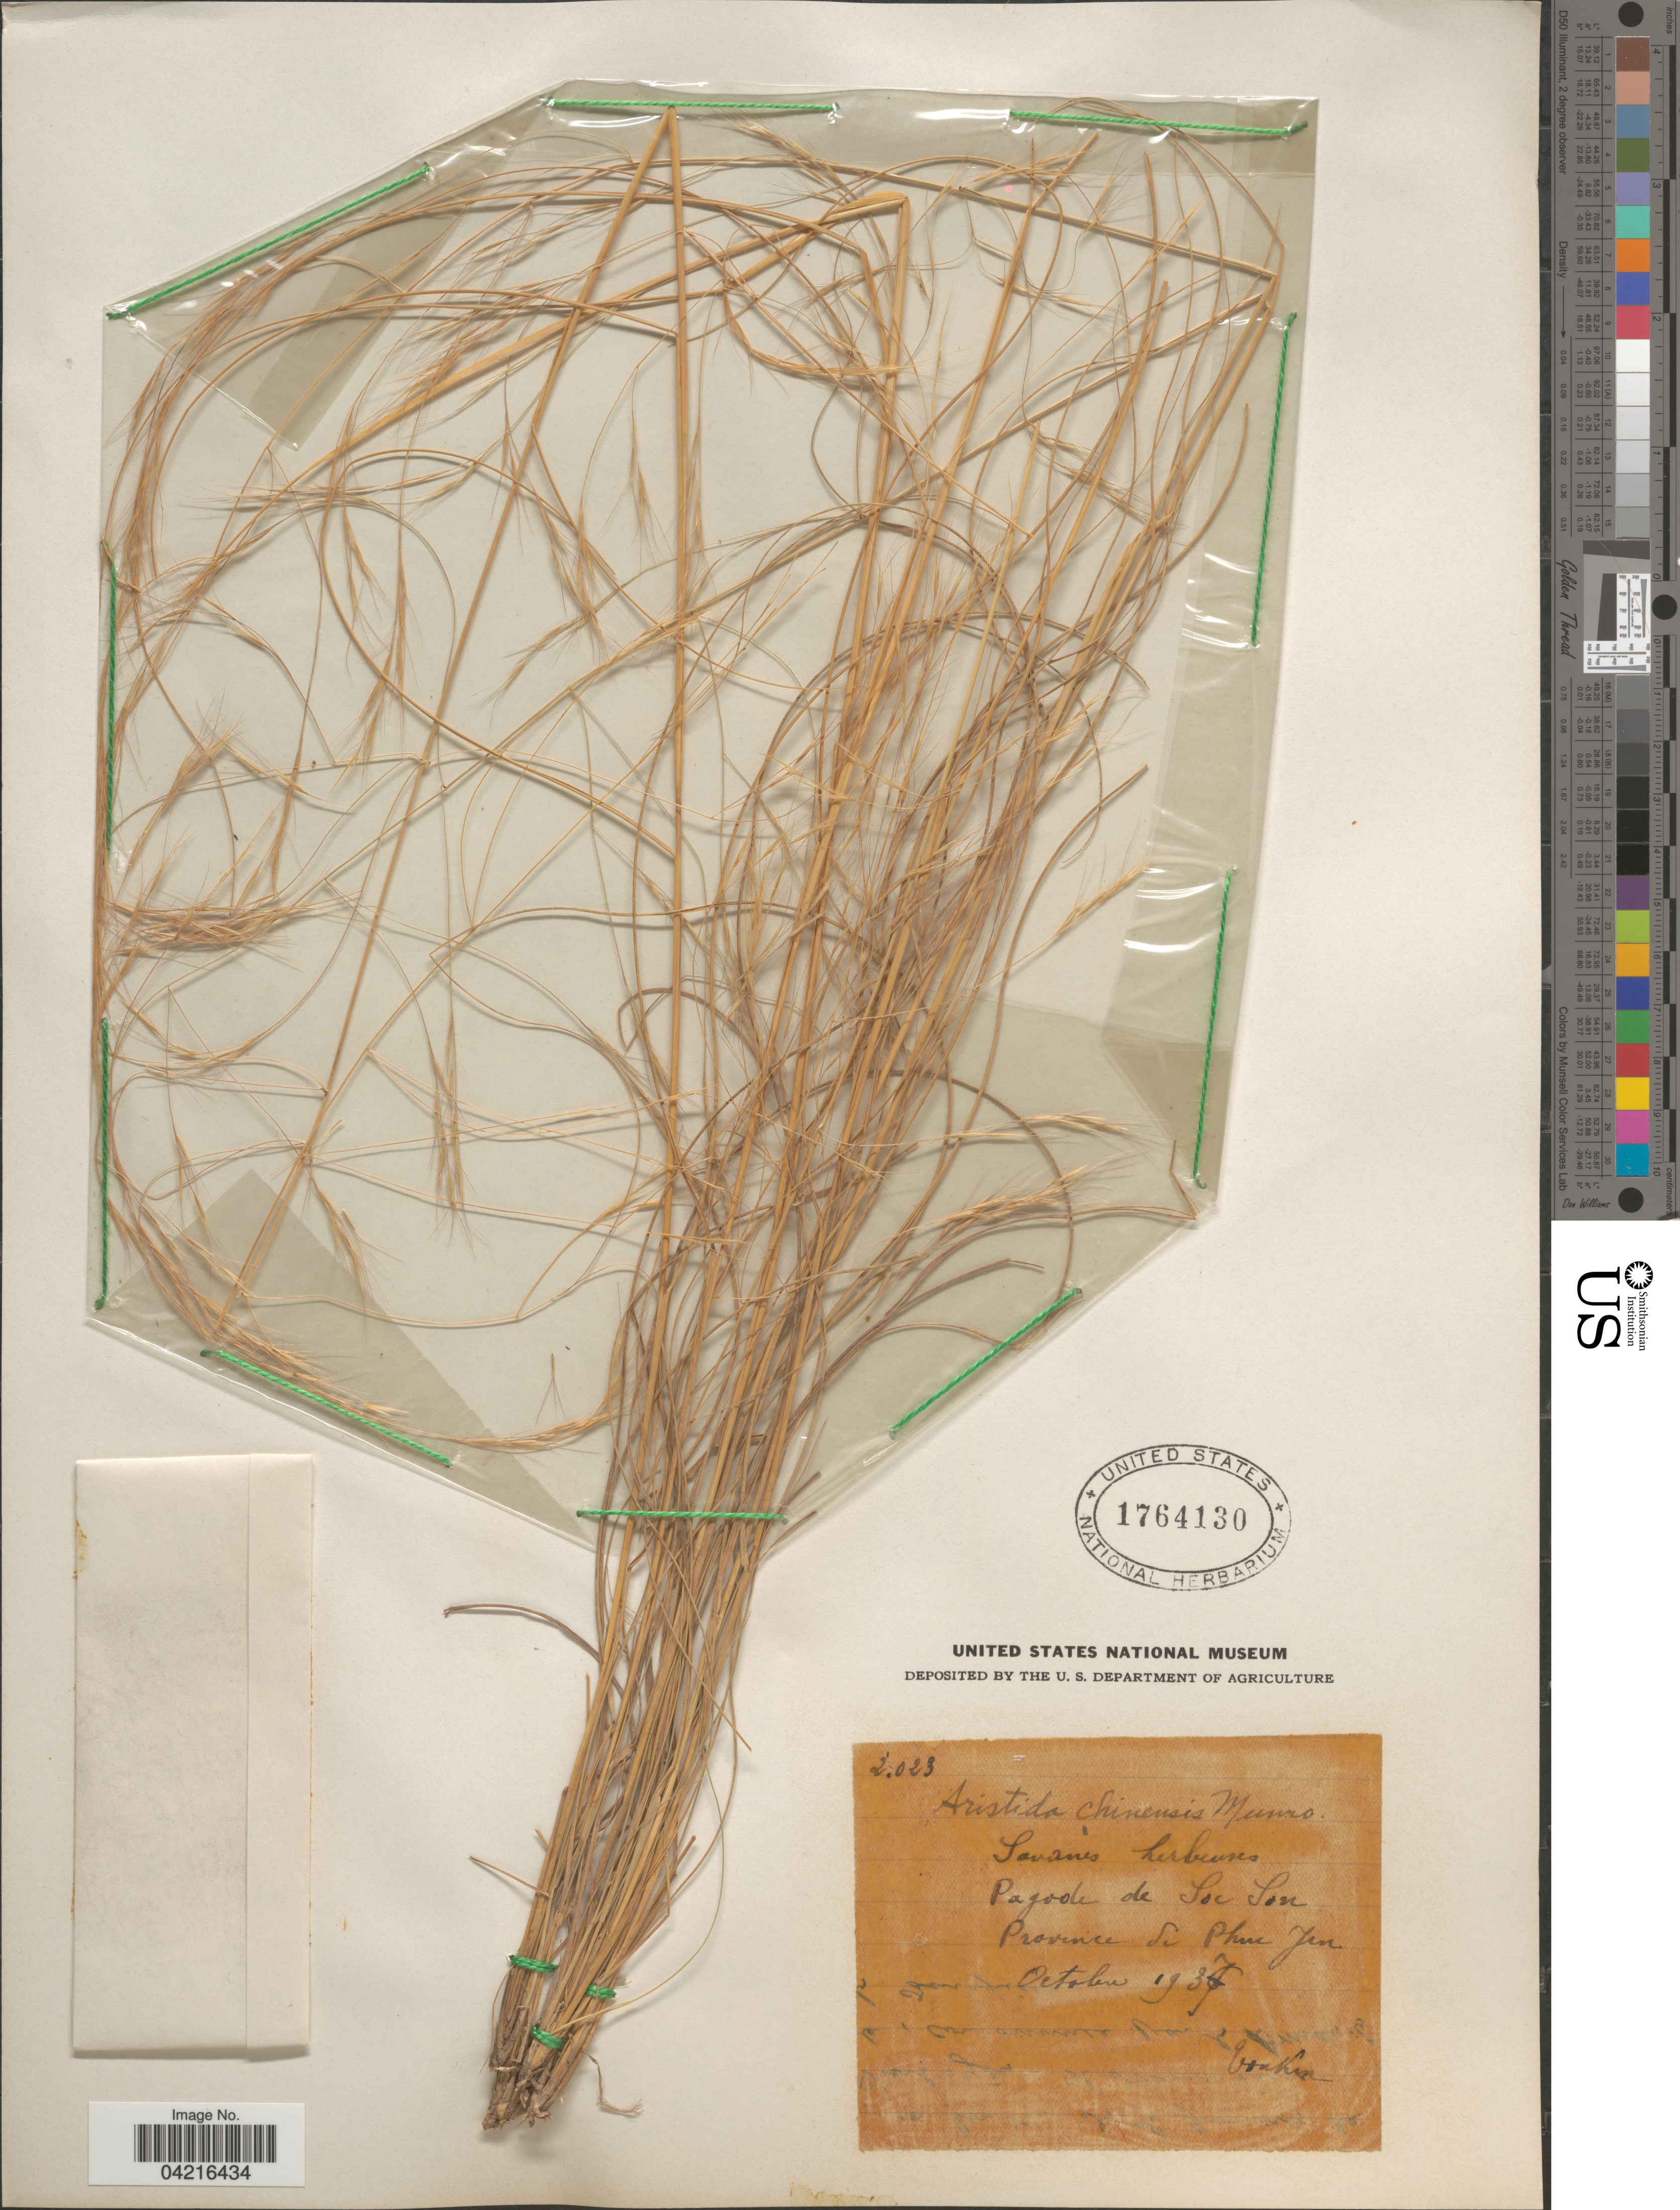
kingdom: Plantae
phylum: Tracheophyta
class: Liliopsida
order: Poales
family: Poaceae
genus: Aristida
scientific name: Aristida chinensis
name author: Munro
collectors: P. A. Pételot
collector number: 2023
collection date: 1937-10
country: Vietnam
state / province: Phu Yen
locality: Pagode de Soc Son. Tonkin.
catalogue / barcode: US 1764130